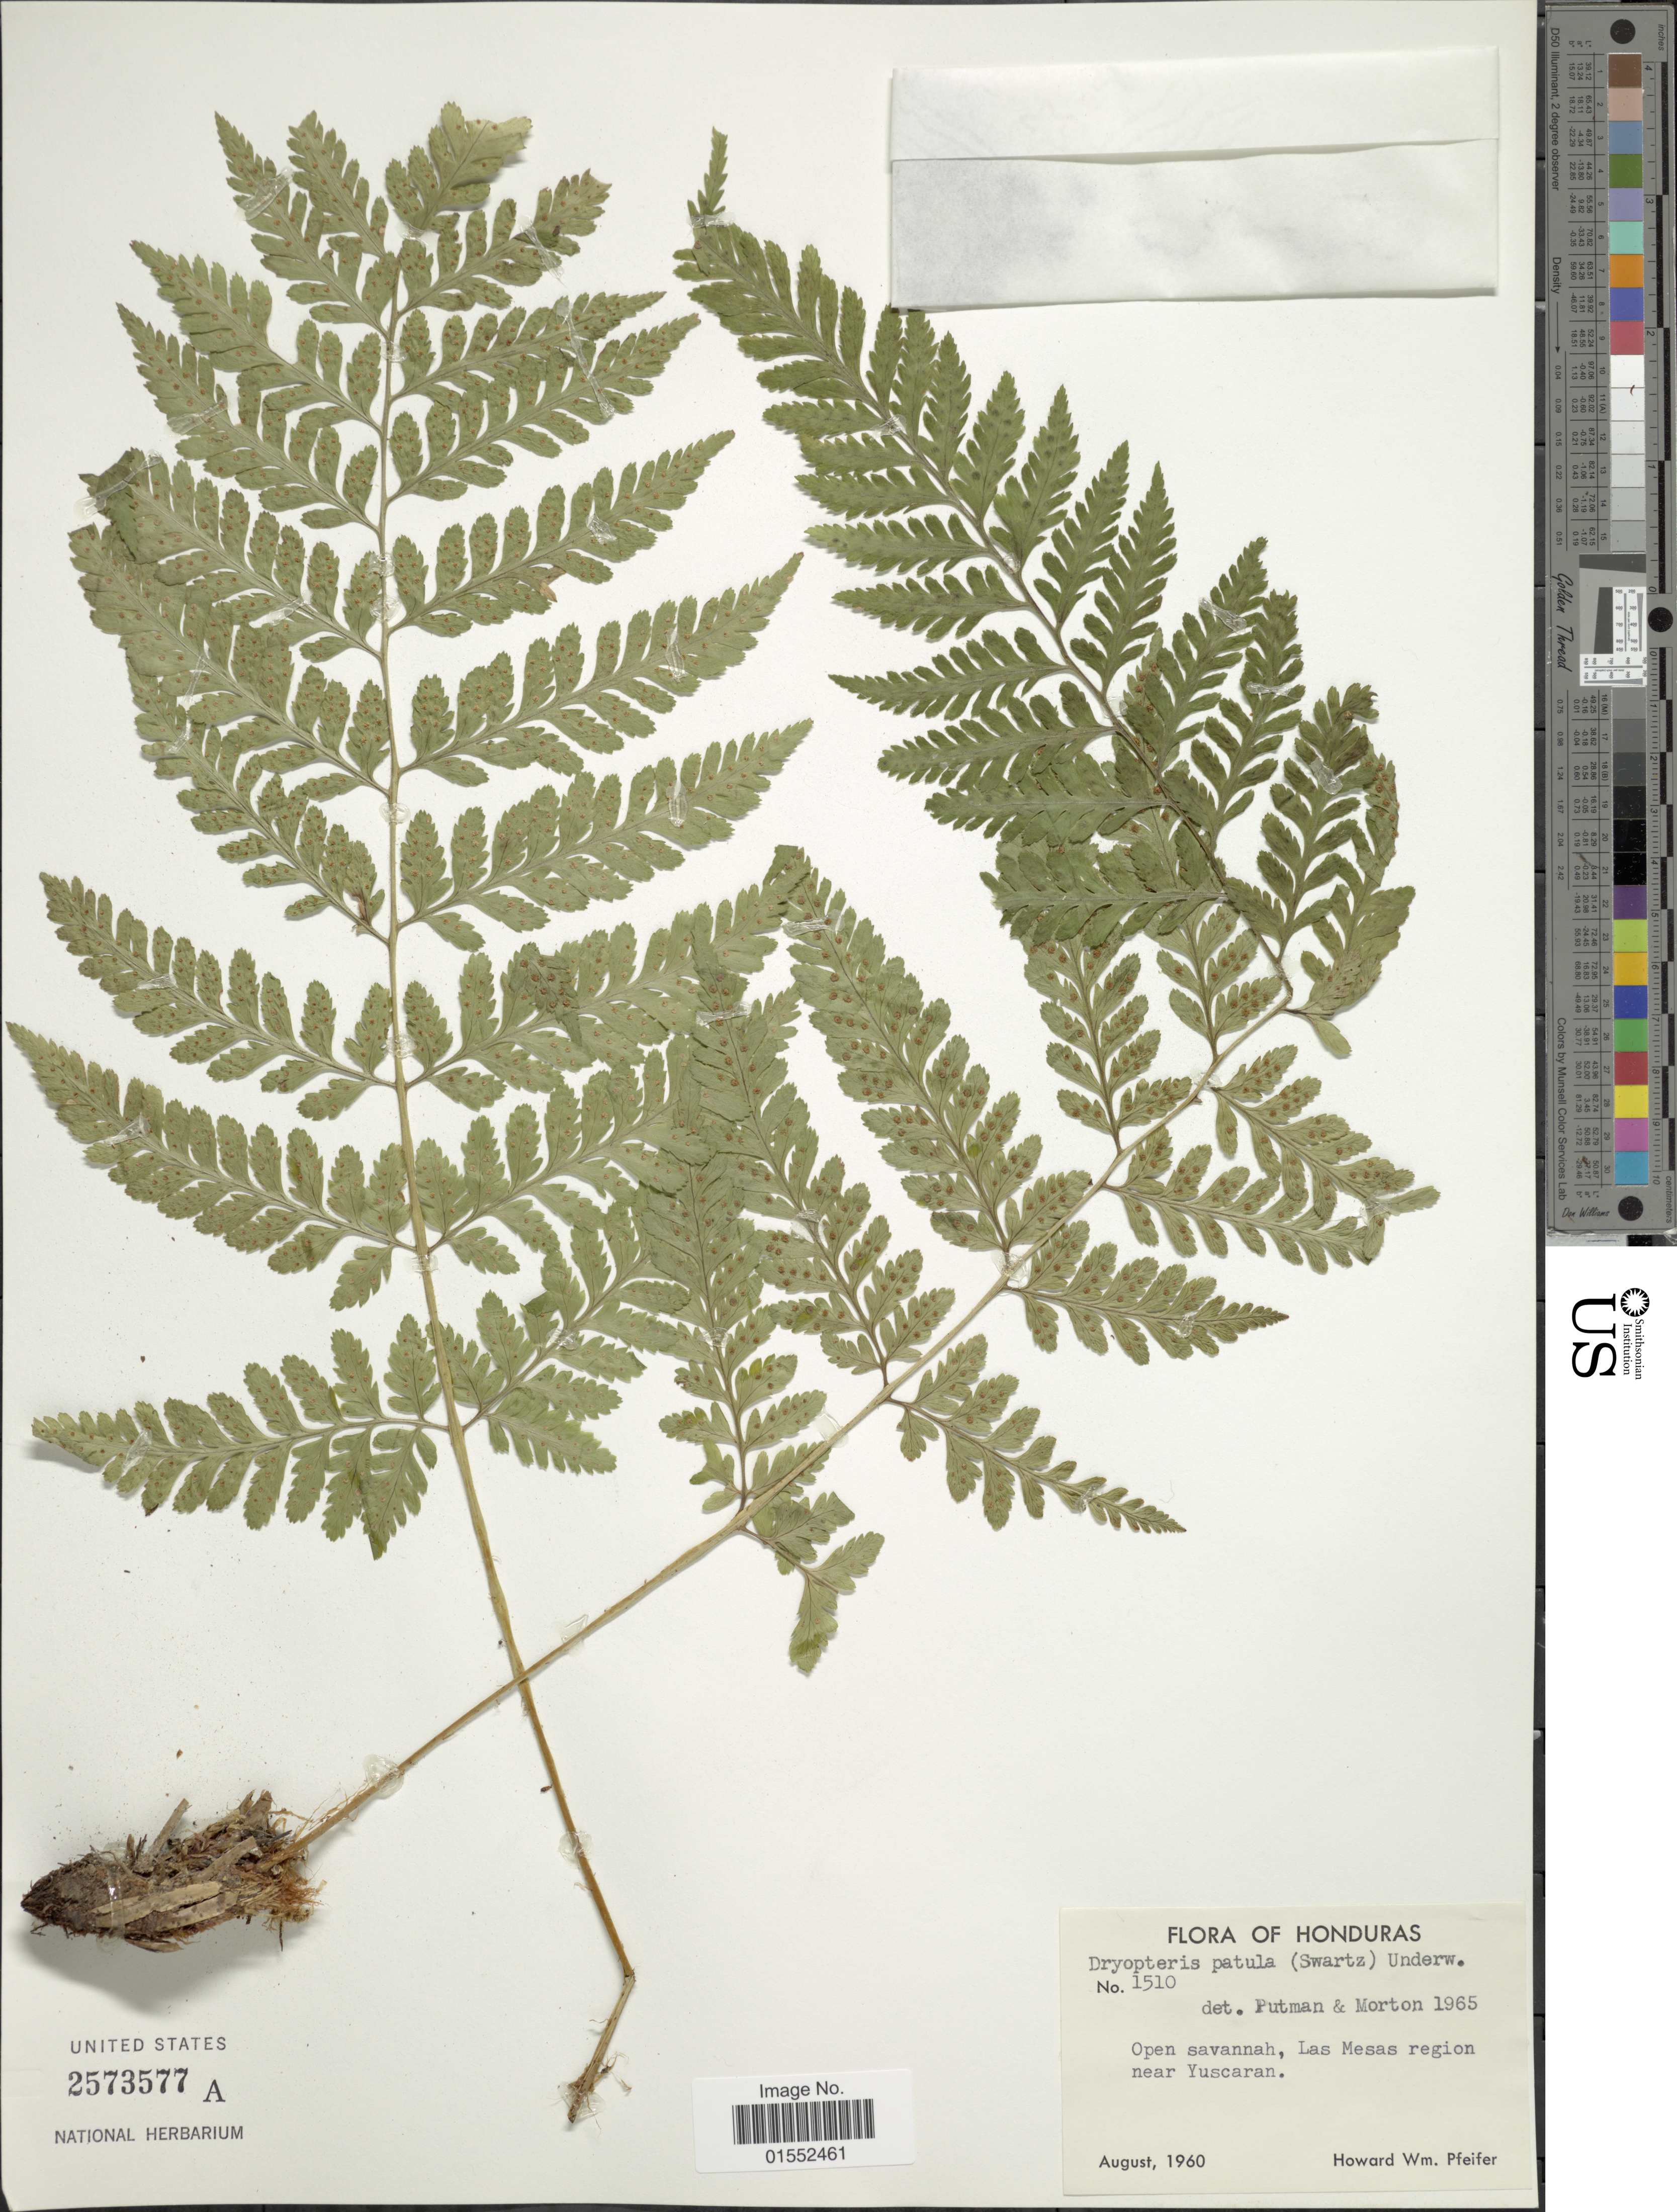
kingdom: Plantae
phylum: Tracheophyta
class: Polypodiopsida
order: Polypodiales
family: Dryopteridaceae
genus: Dryopteris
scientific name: Dryopteris patula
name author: (Sw.) Underw.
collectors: H. W. Pfeifer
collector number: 1510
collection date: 1960-08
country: Honduras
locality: Open savannah, Las Mesas region near Yuscaran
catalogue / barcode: US 2573577A